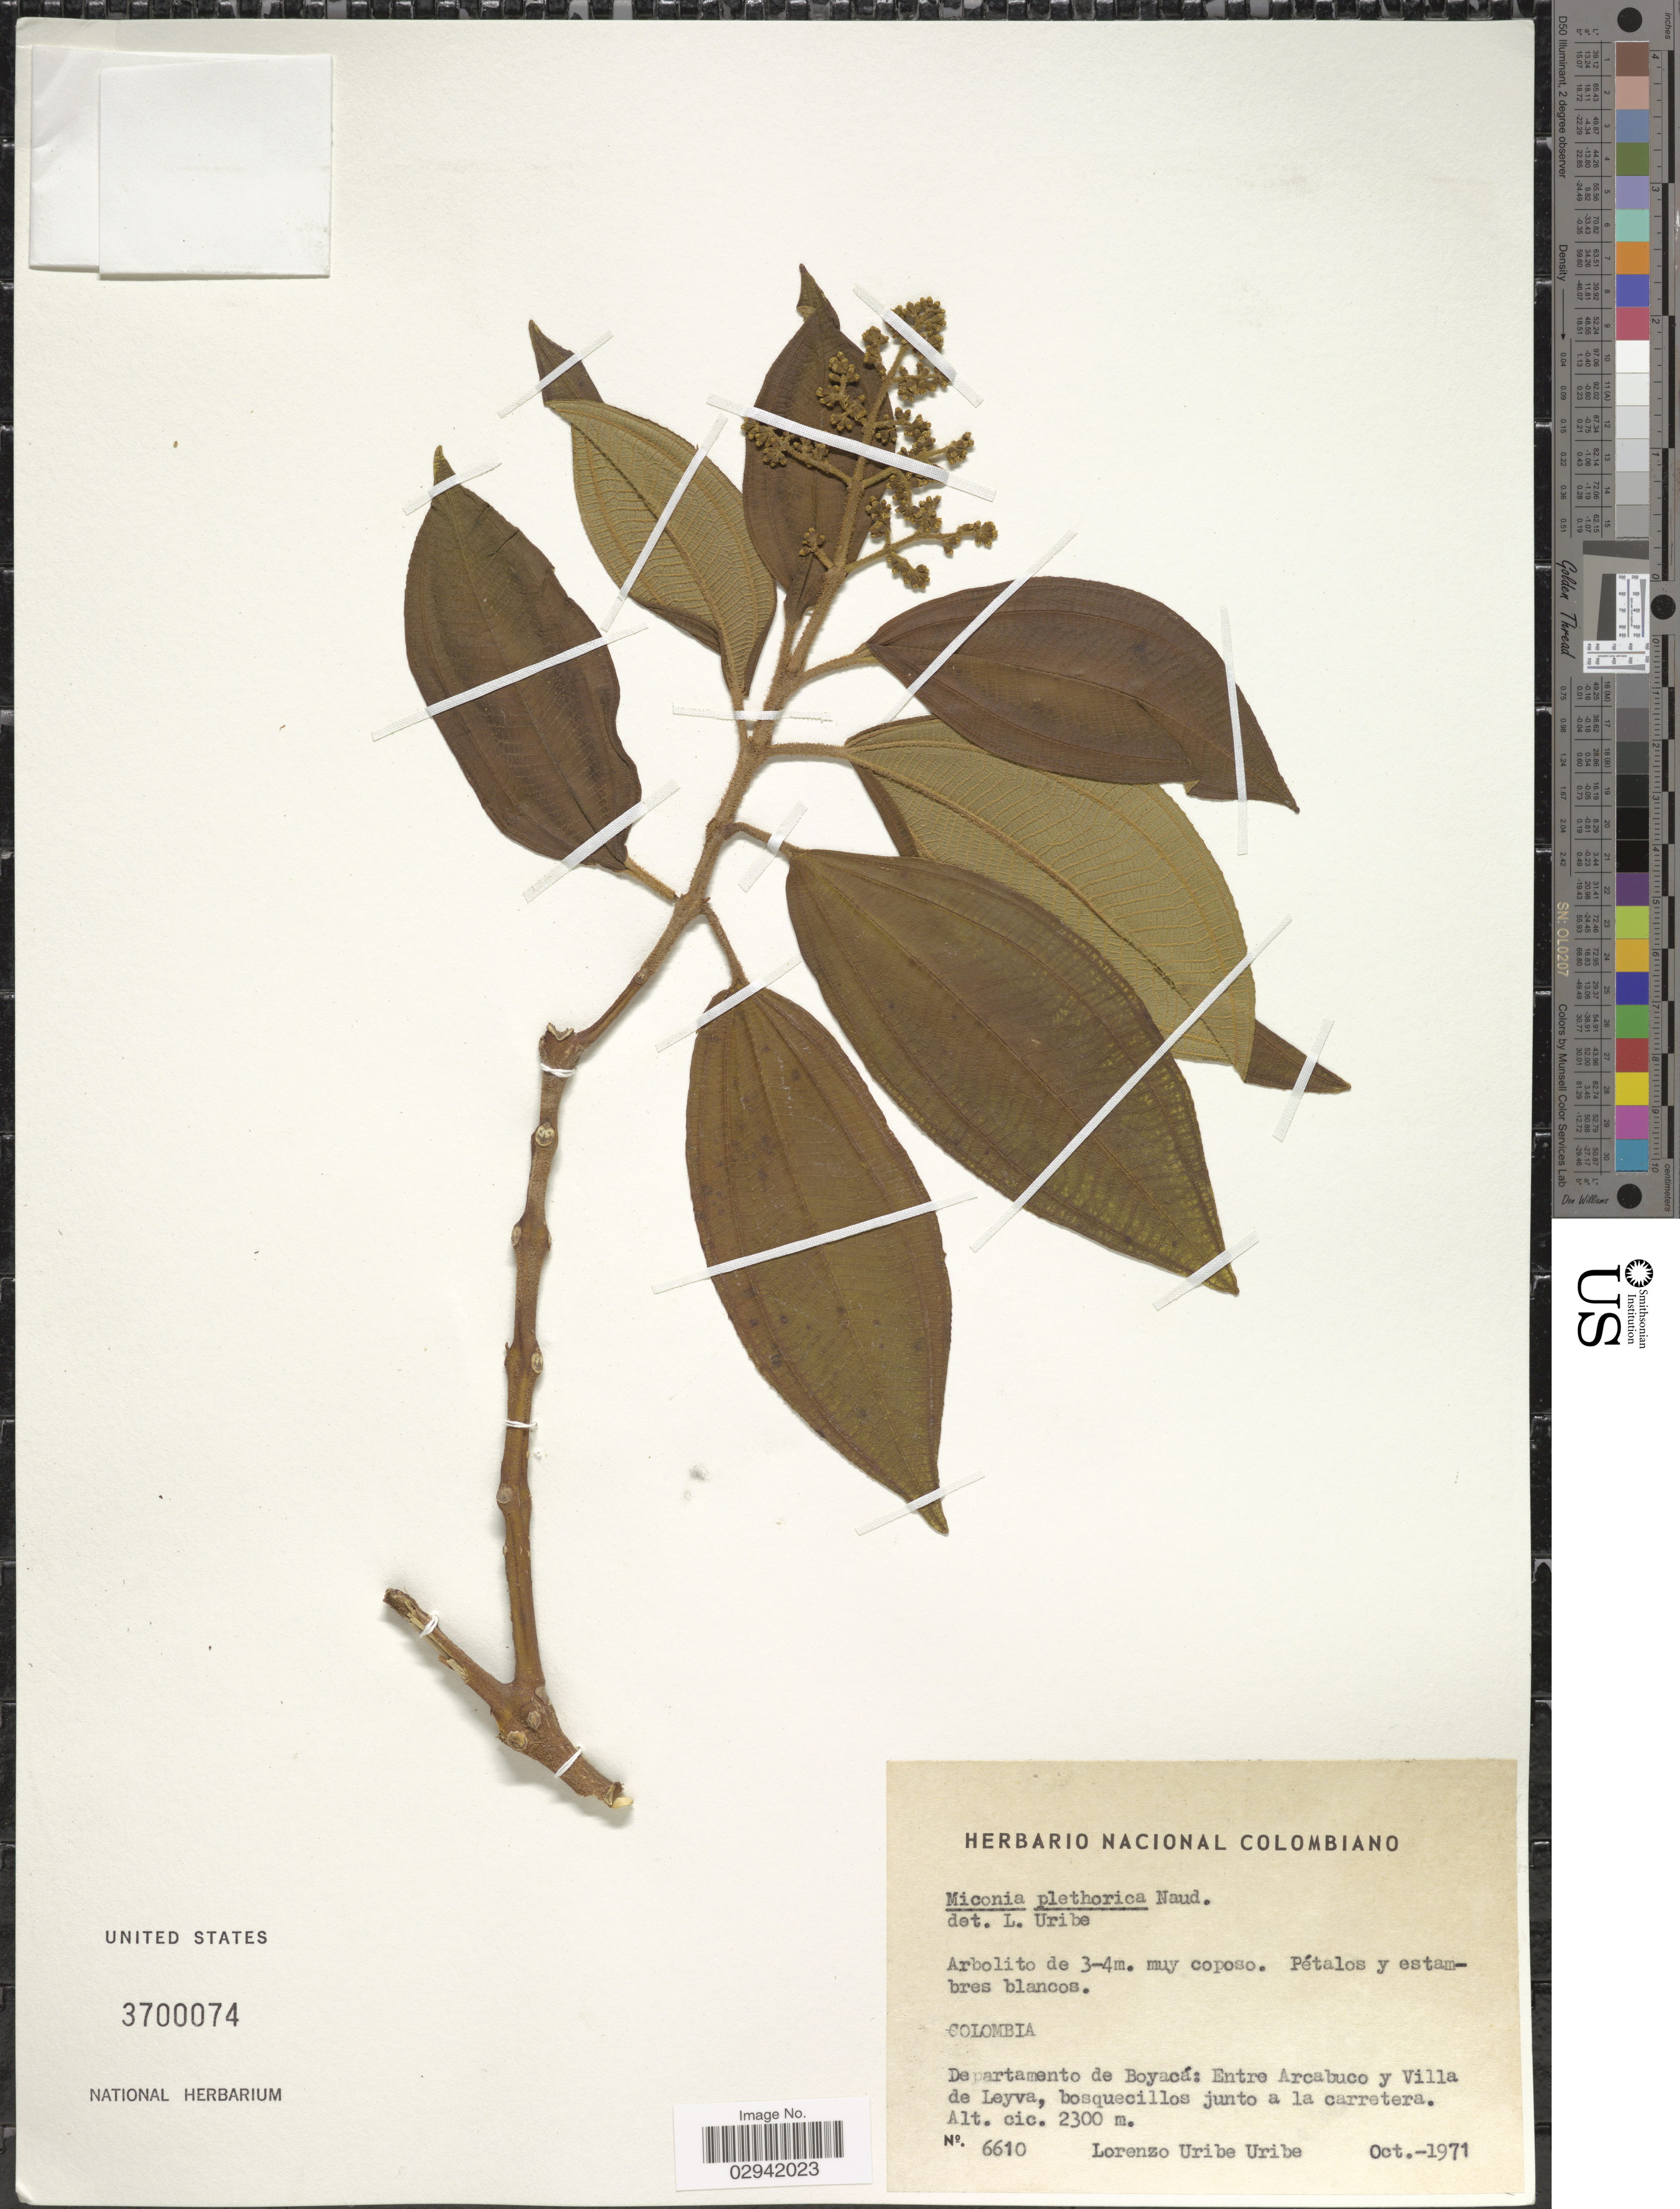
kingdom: Plantae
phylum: Tracheophyta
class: Magnoliopsida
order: Myrtales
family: Melastomataceae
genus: Miconia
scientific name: Miconia plethorica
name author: Naudin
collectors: L. Uribe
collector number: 6610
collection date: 1971-10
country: Colombia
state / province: Boyacá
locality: Departamento de Boyacá: Entre Arcabuco y Villa de Leyva.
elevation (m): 2300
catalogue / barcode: US 3700074